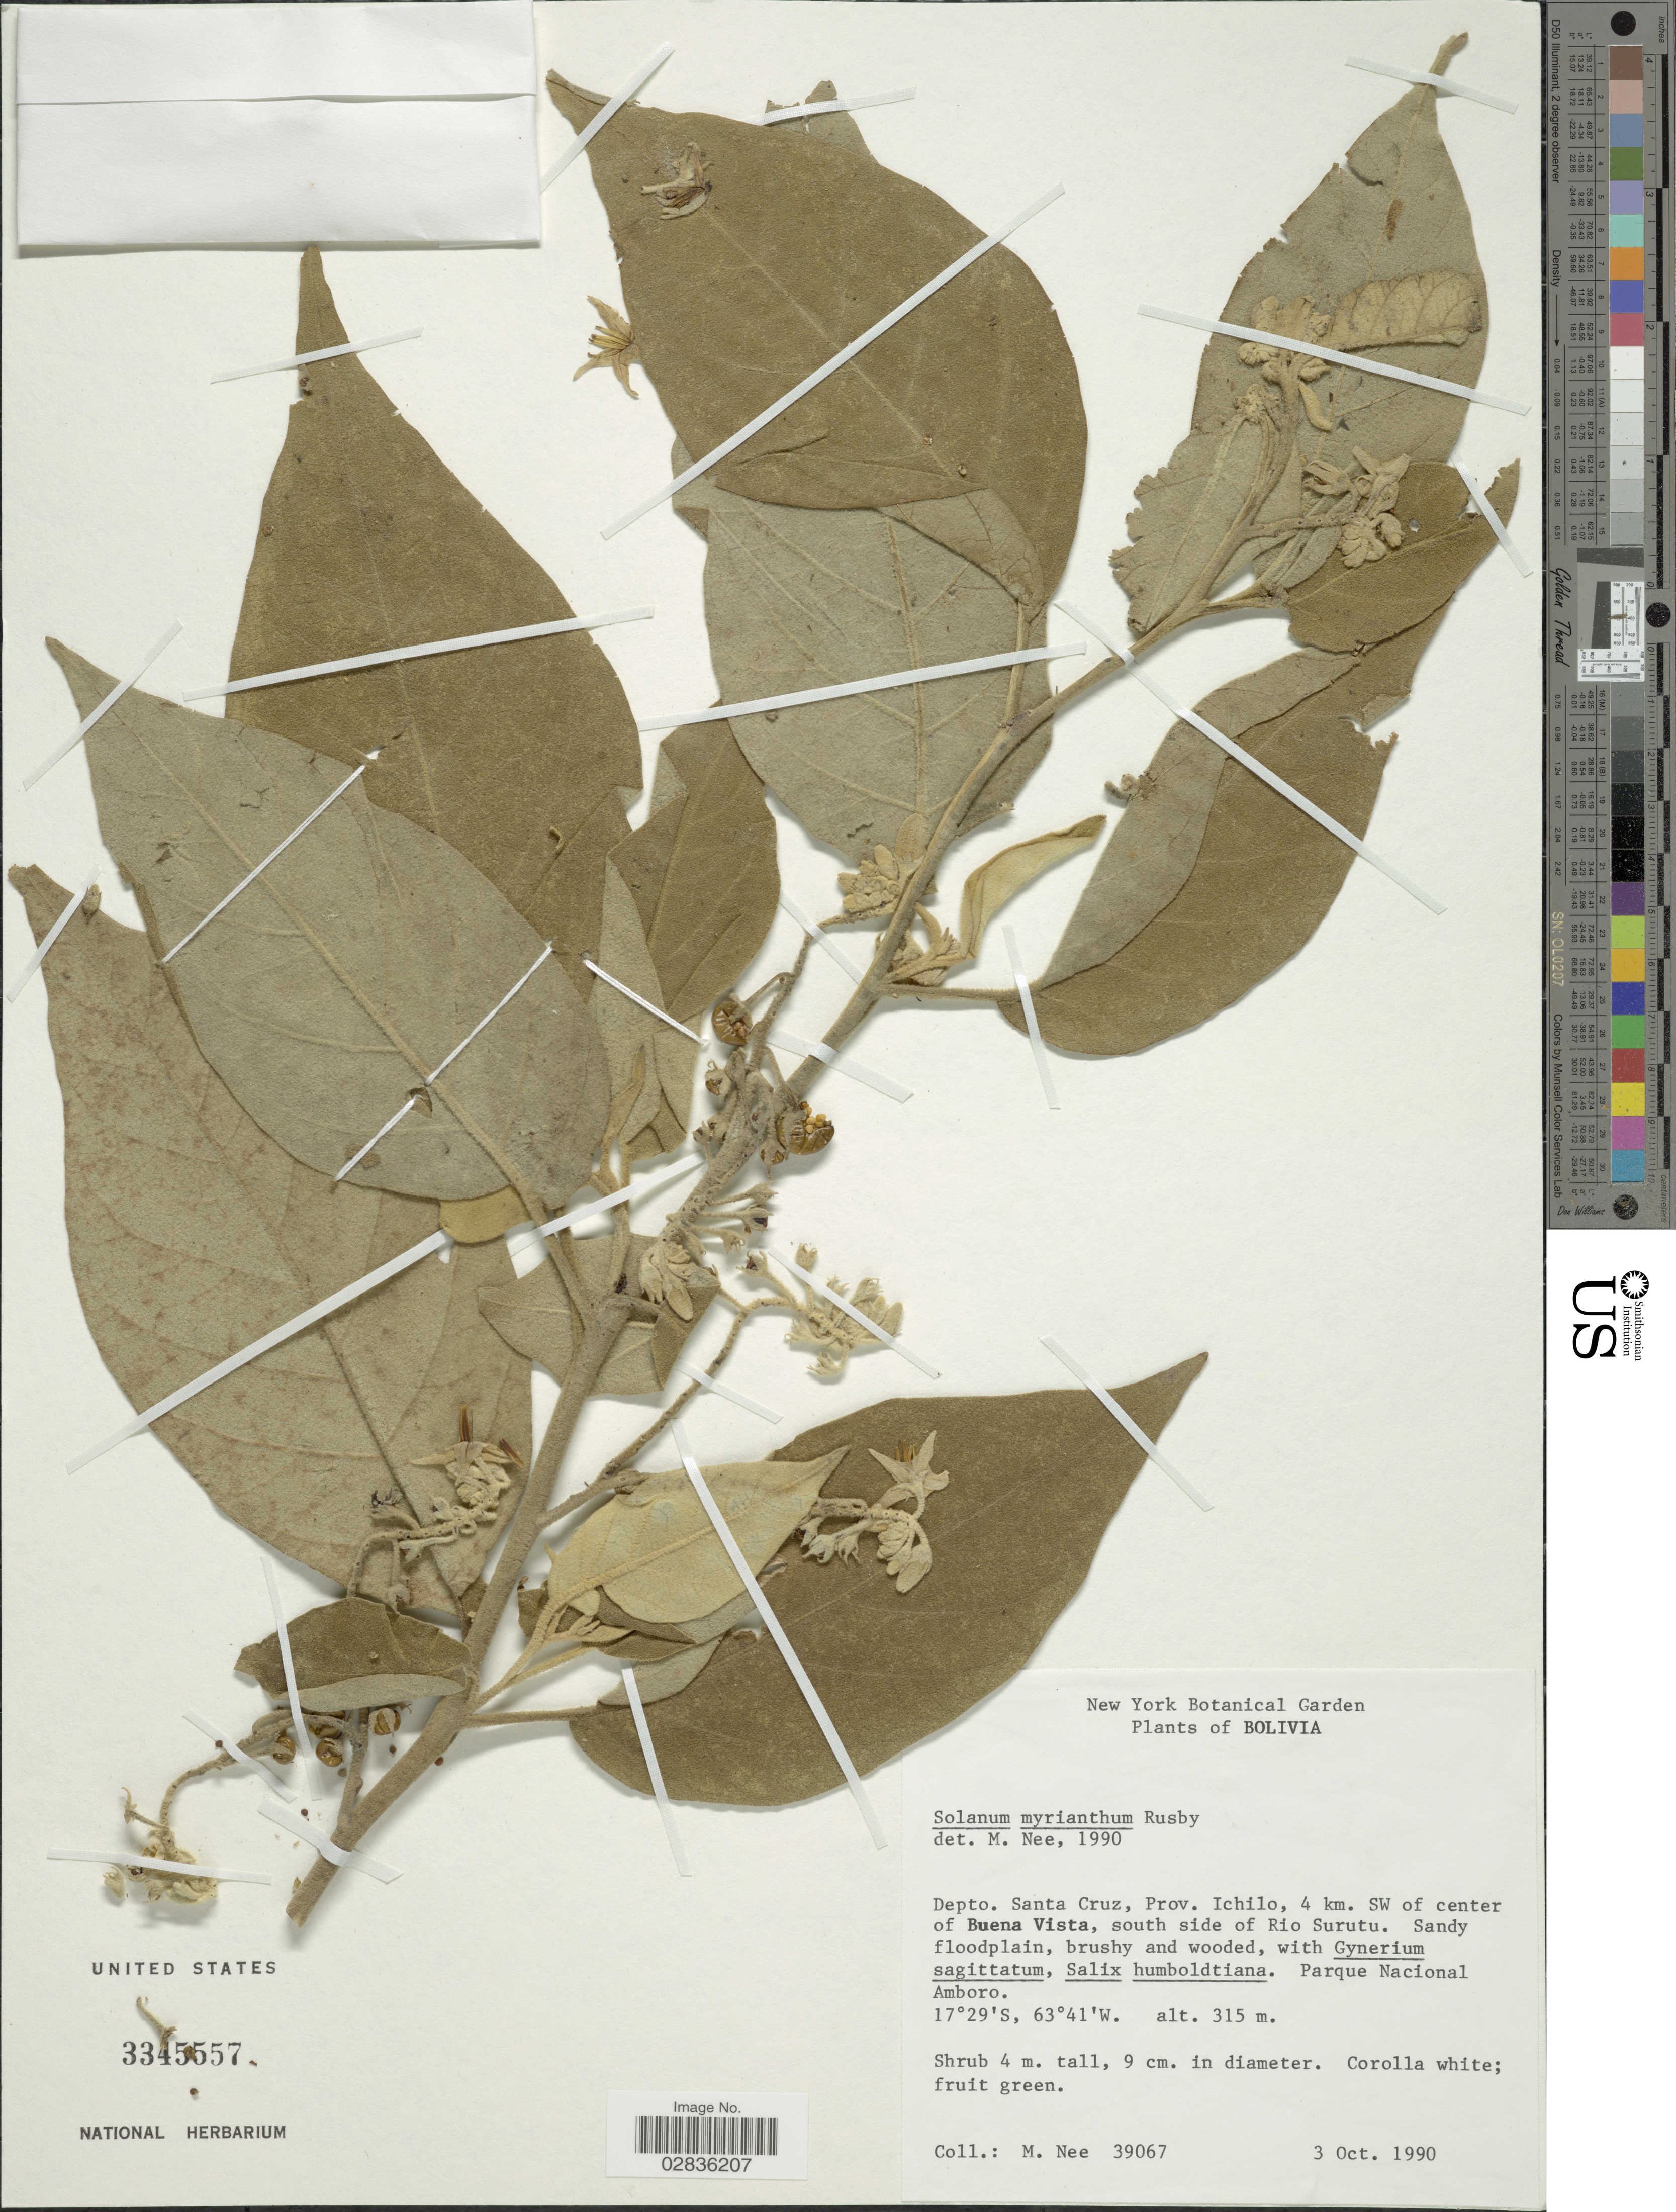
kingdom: Plantae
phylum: Tracheophyta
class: Magnoliopsida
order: Solanales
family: Solanaceae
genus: Solanum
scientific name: Solanum myrianthum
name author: Britton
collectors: M. Nee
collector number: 39067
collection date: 1990-10-03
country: Bolivia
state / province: Santa Cruz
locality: Depto. Santa Cruz, Prov. Ichilo, 4 km. SW of center of Buena Vista, south side of Rio Surutu. Parque Nacional Amboro.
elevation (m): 315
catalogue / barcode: US 3345557